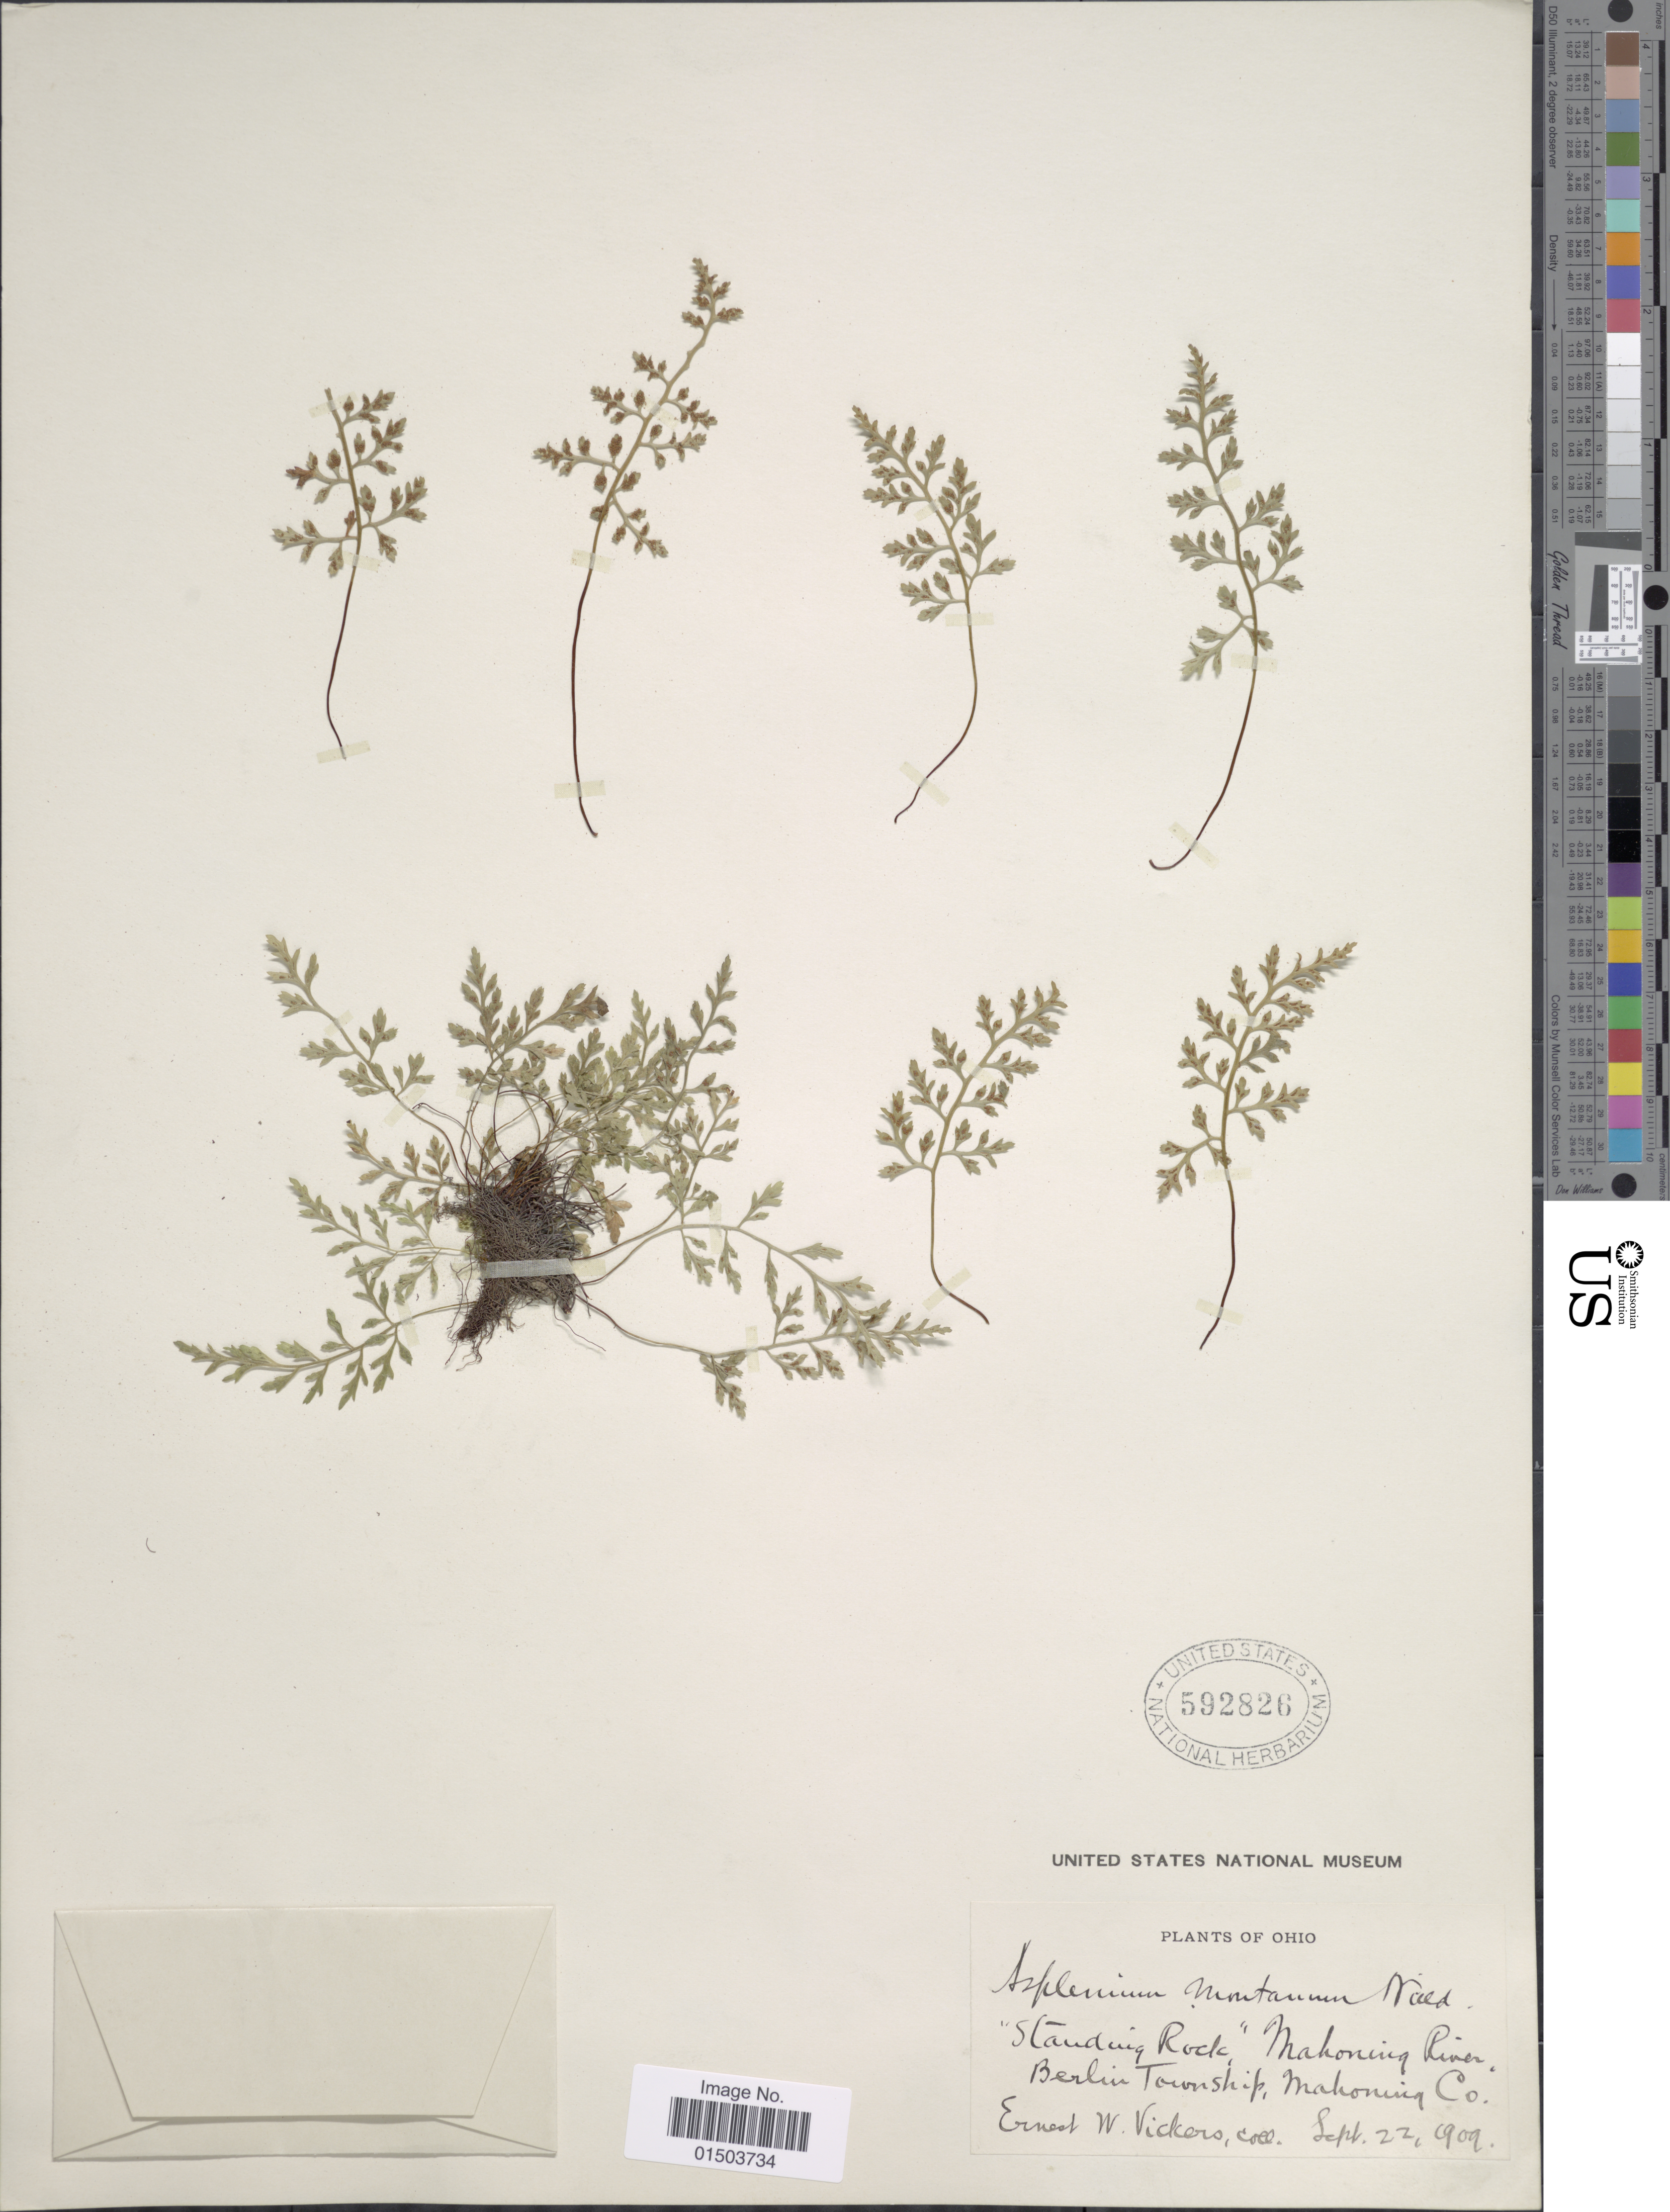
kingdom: Plantae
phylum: Tracheophyta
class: Polypodiopsida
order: Polypodiales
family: Aspleniaceae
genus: Asplenium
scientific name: Asplenium montanum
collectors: E. Vickers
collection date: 1909-09-22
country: United States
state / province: Ohio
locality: Standing Rock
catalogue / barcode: US 592826